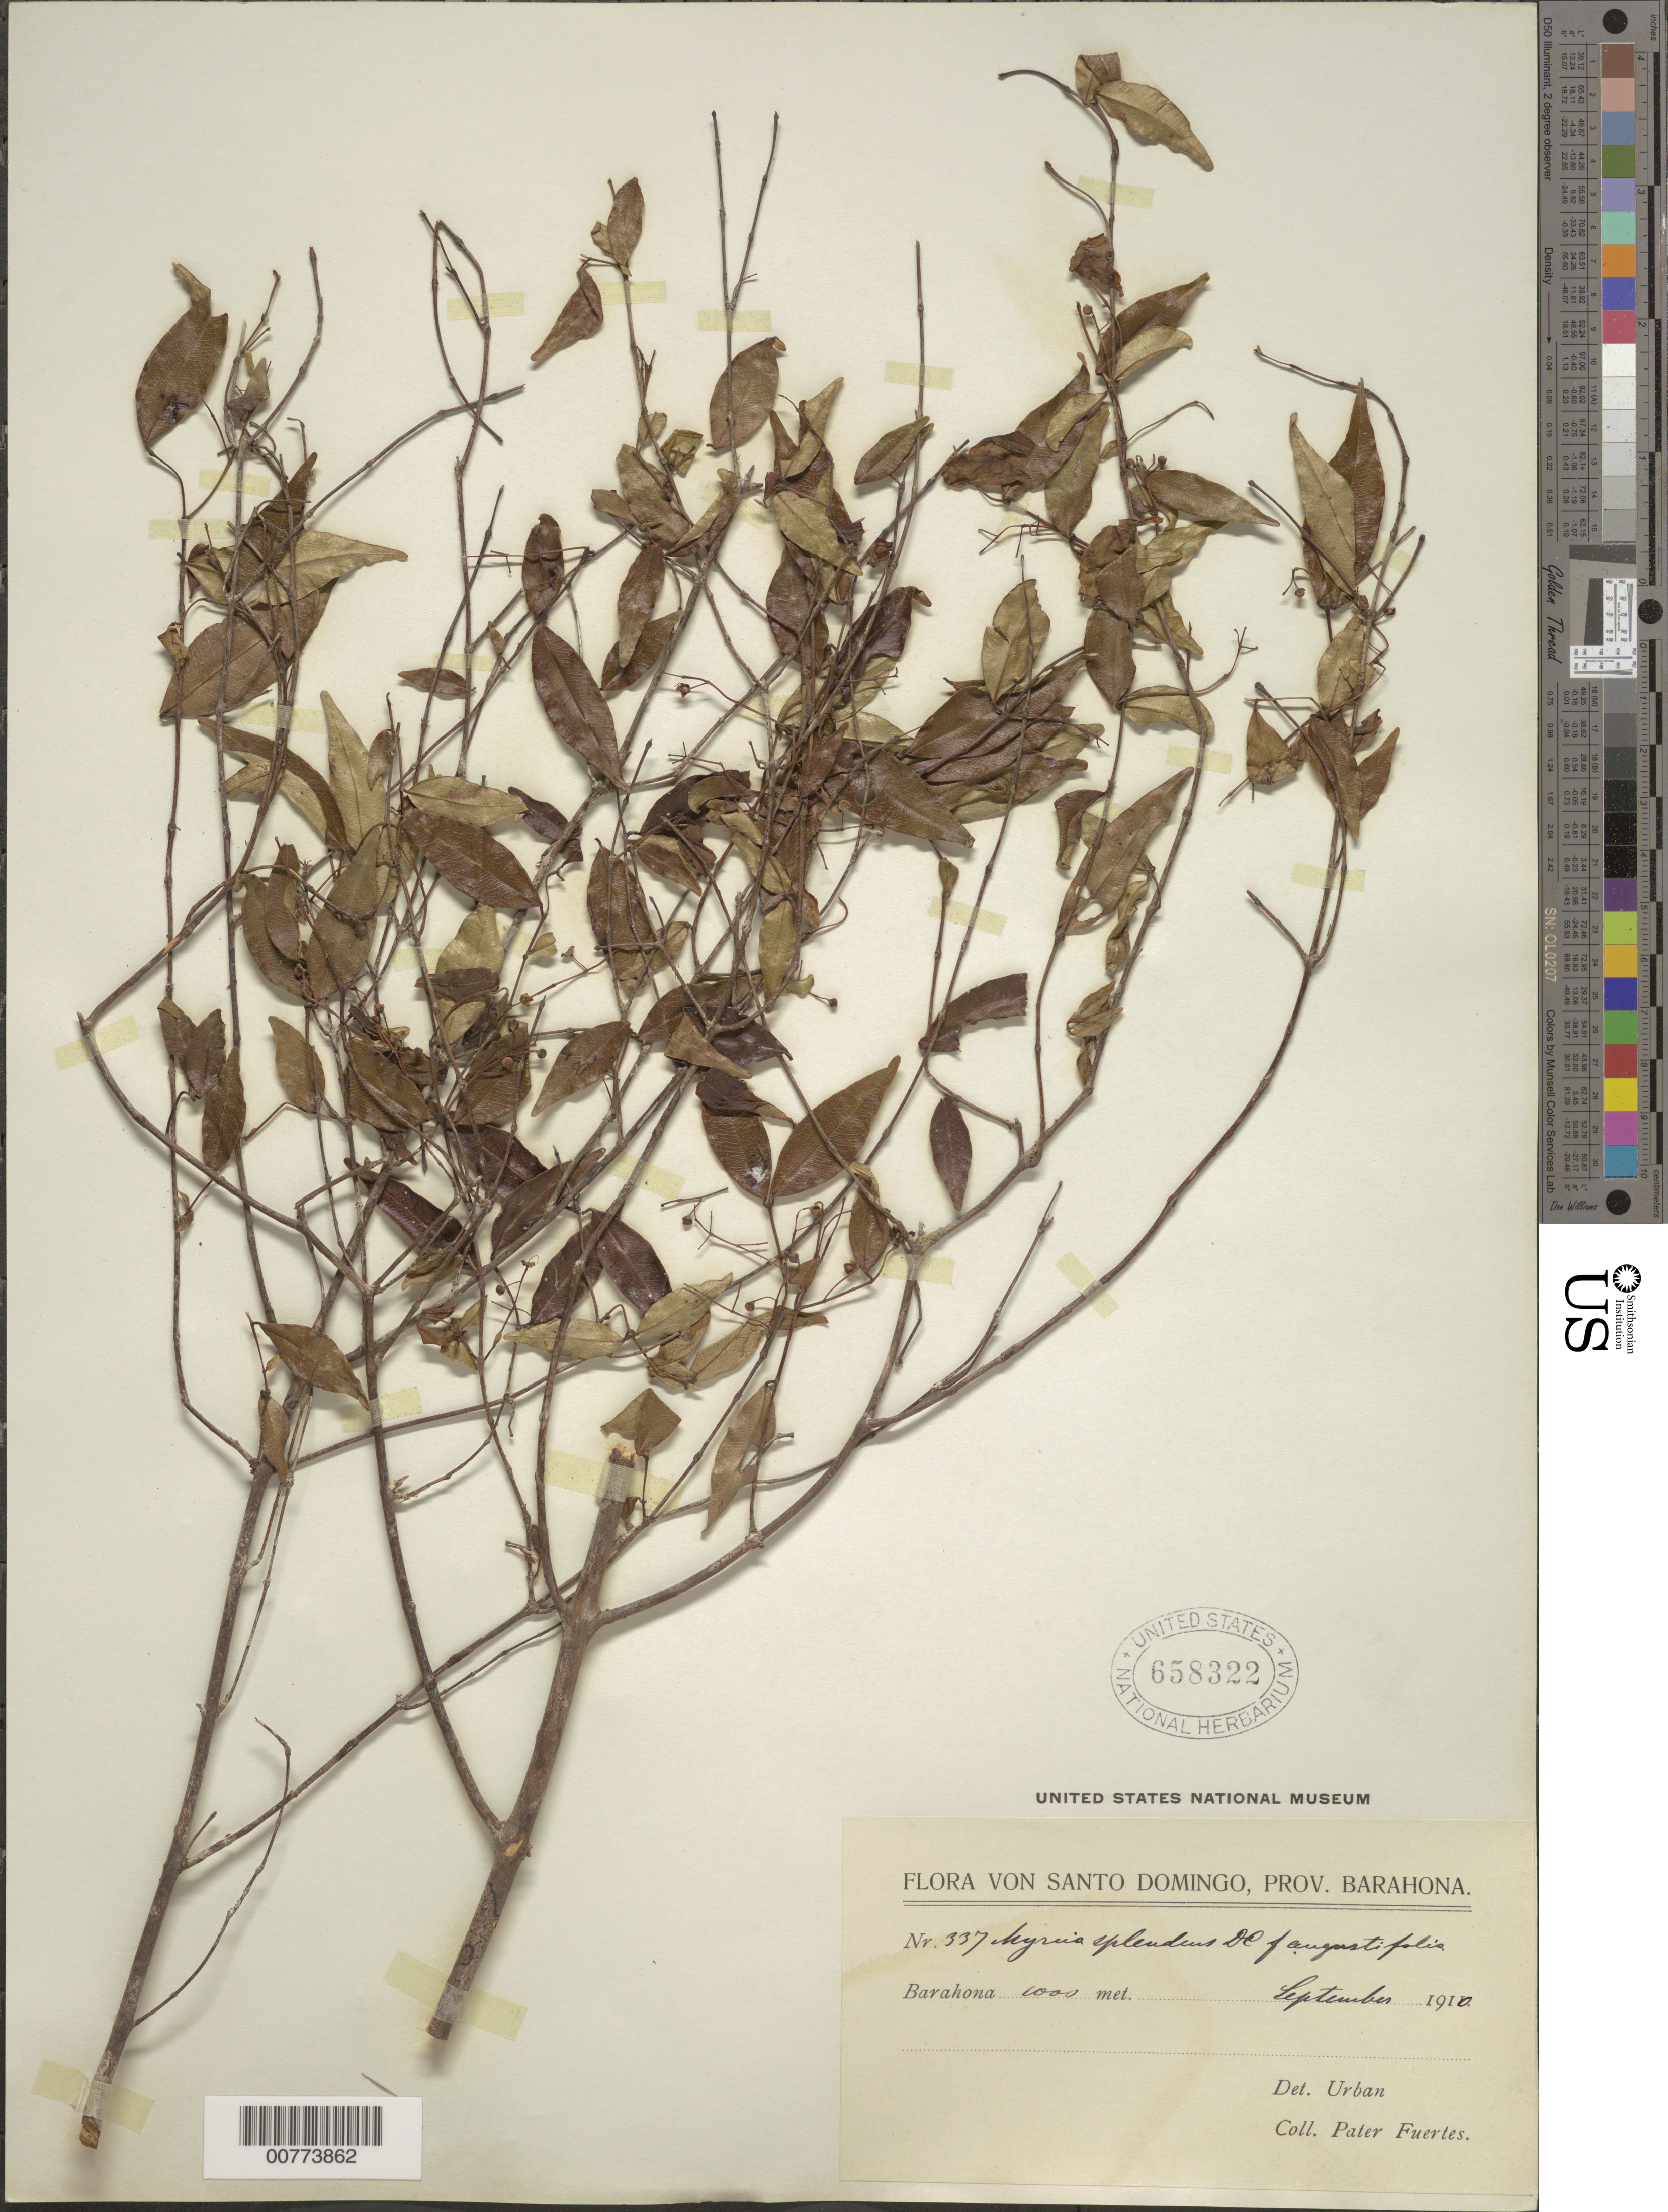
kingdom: Plantae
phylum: Tracheophyta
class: Magnoliopsida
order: Myrtales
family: Myrtaceae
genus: Myrcia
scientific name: Myrcia splendens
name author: (Sw.) DC.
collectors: M. D. Fuertes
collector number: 337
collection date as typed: Sep 1910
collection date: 1910-09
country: Dominican Republic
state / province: Barahona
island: Hispaniola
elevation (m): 1000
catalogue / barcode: US 658322